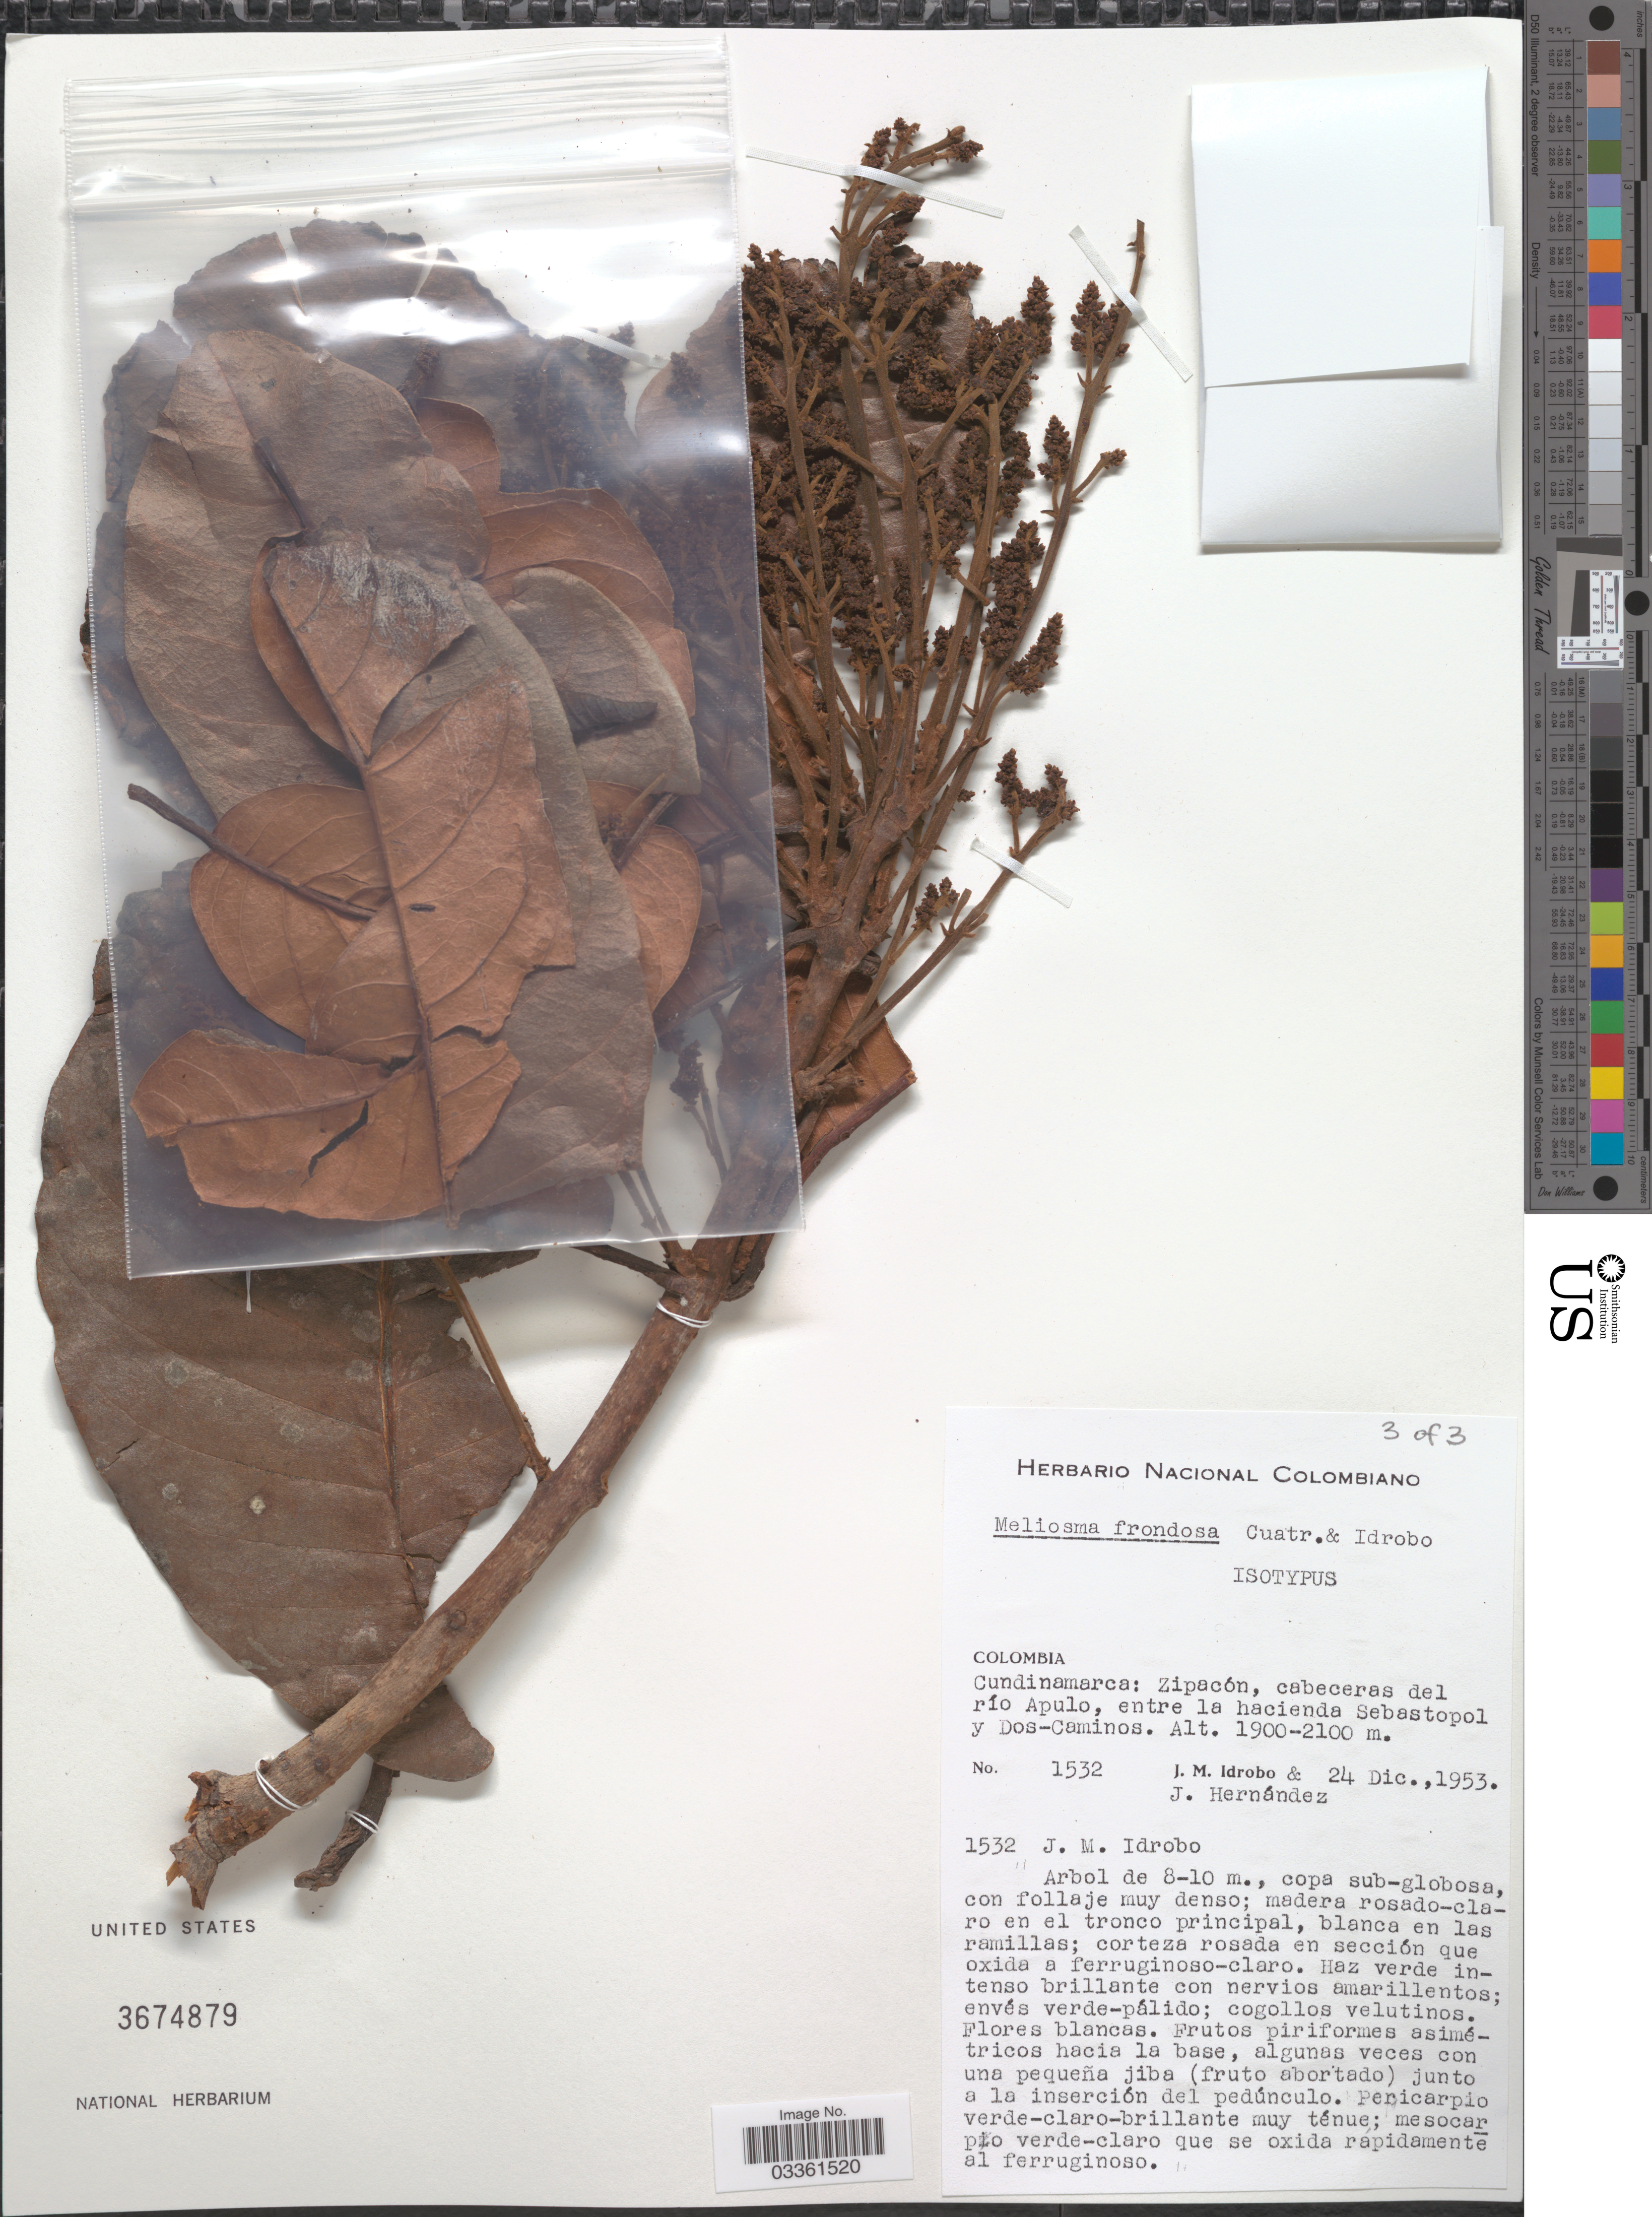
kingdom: Plantae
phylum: Tracheophyta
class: Magnoliopsida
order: Proteales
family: Sabiaceae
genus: Meliosma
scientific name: Meliosma frondosa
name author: Cuatrec. & Idrobo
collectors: J. M. Idrobo & J. Hernandez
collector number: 1532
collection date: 1953-12-24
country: Colombia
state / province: Cundinamarca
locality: Zipacón, cabeceras del río Apulo, entre la hacienda Sebastopol y Dos-Caminos.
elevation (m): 1900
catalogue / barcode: US 3674879